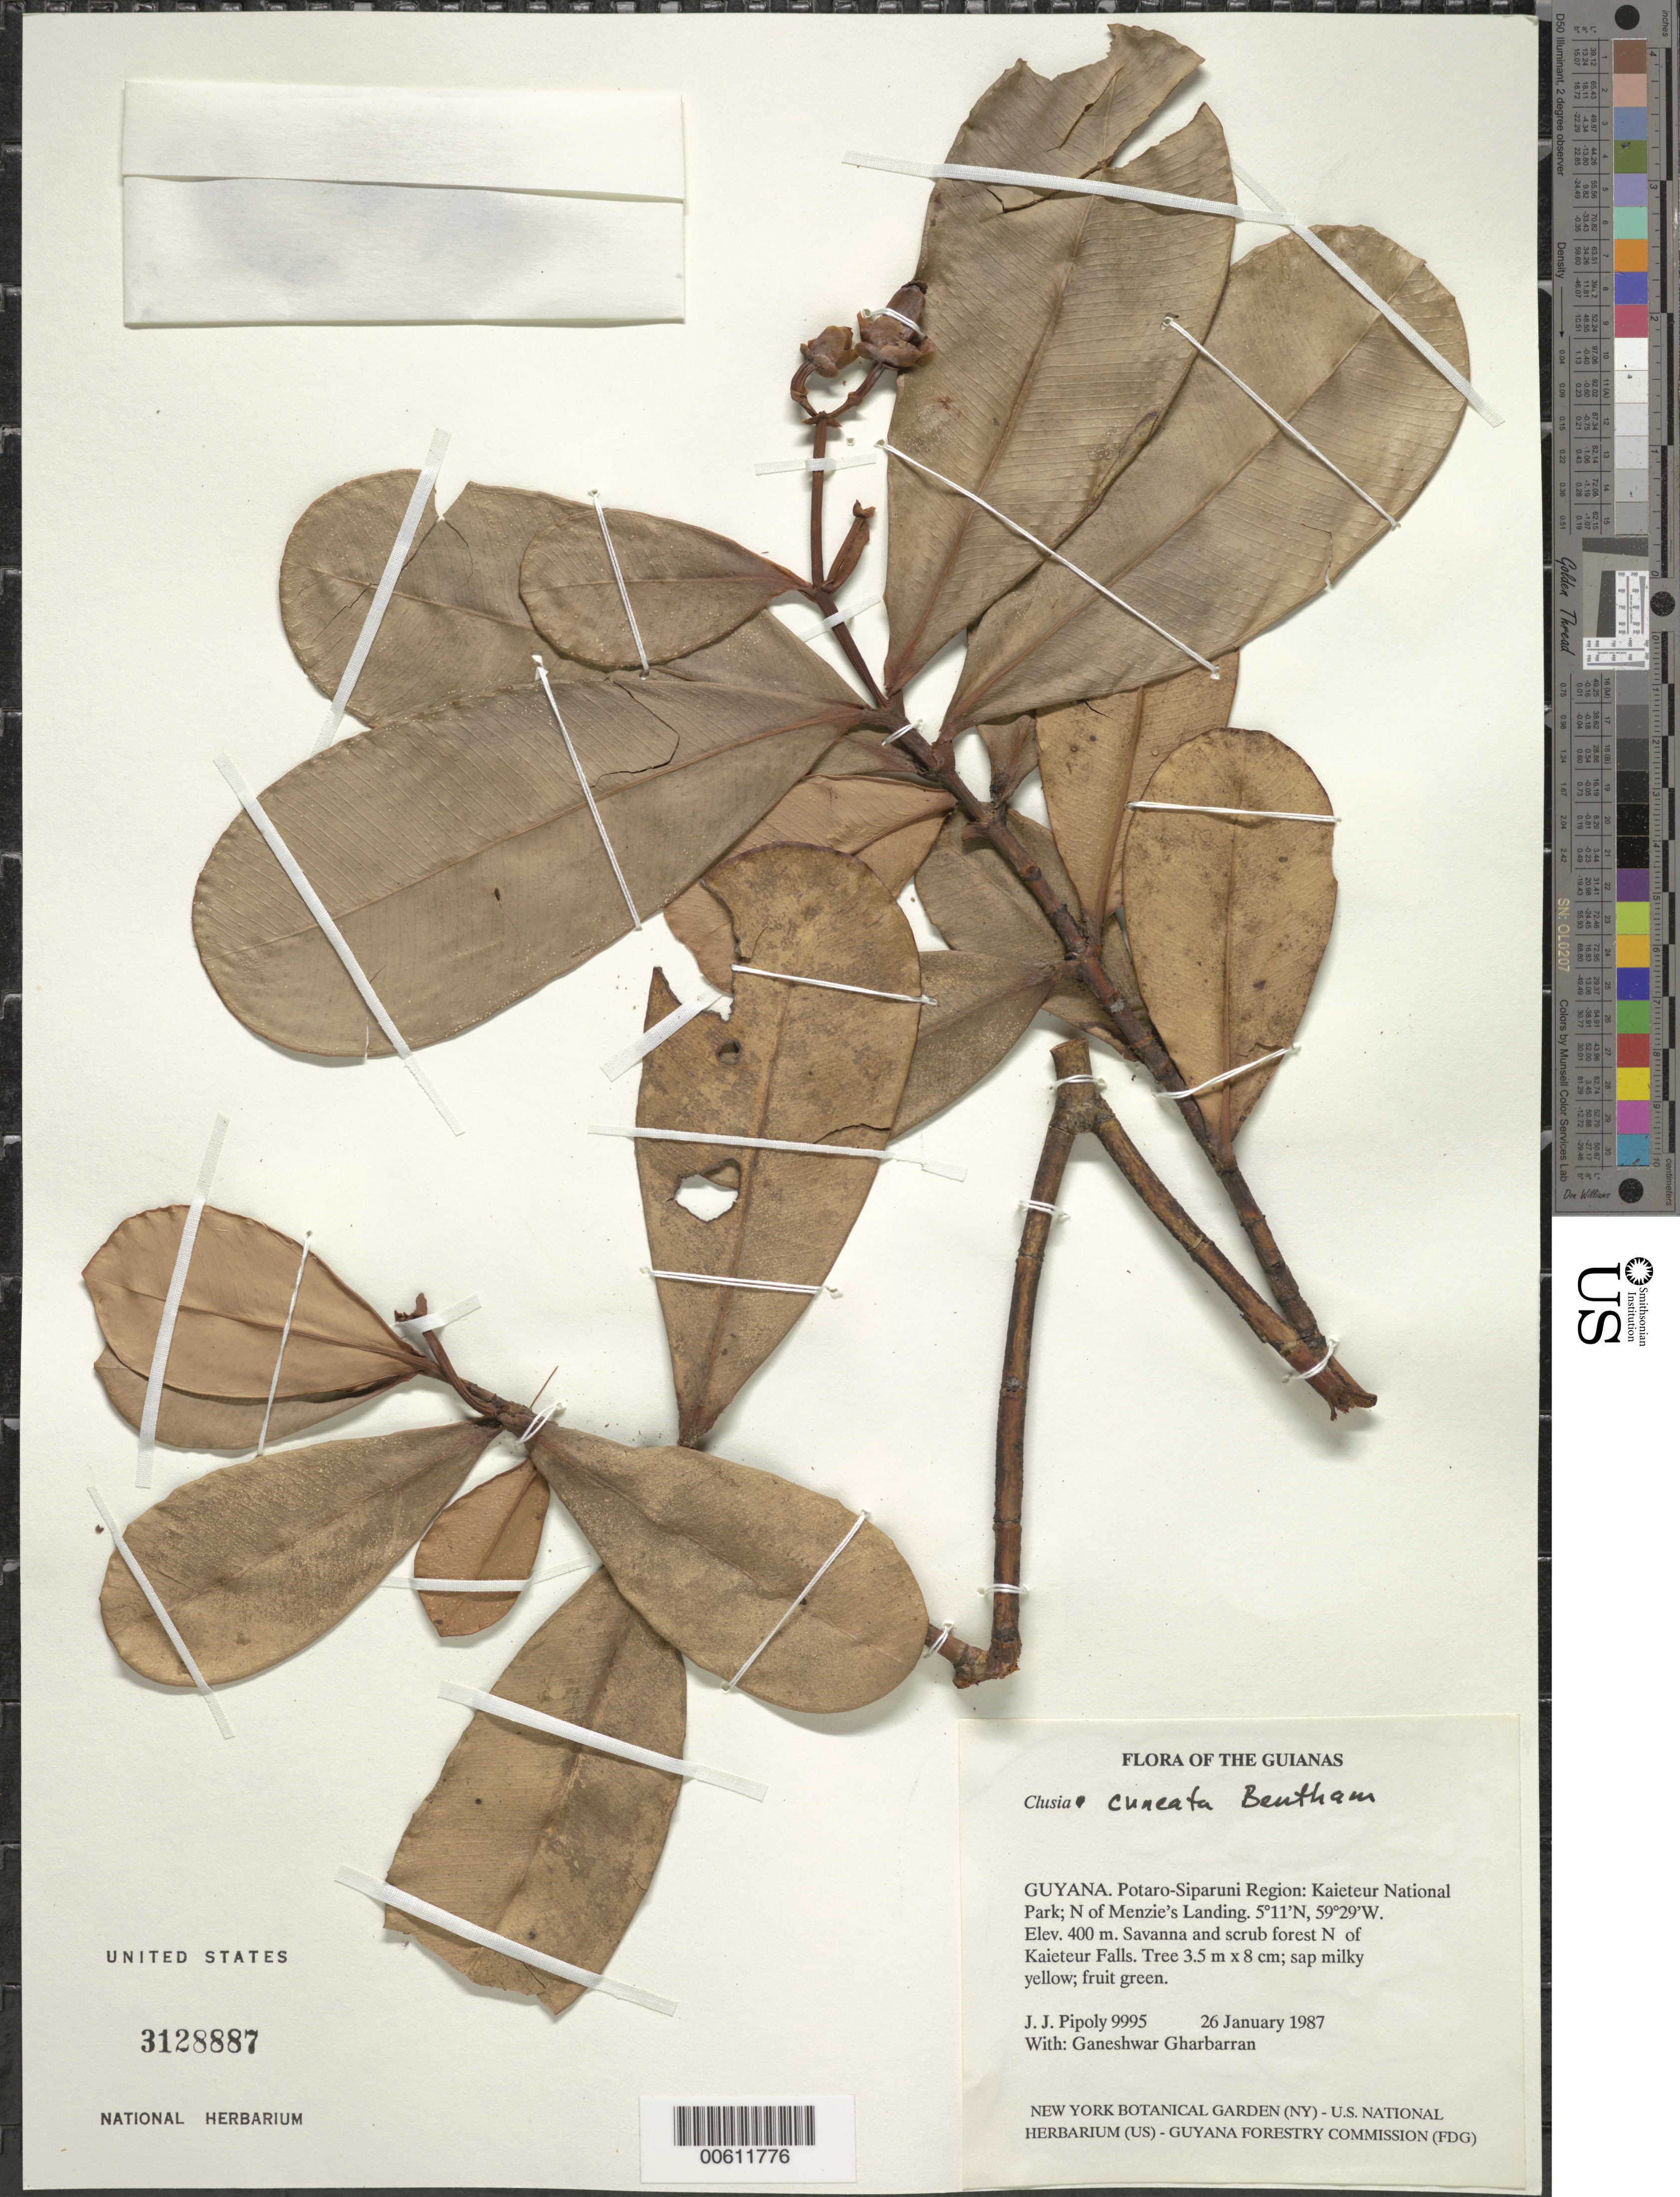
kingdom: Plantae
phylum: Tracheophyta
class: Magnoliopsida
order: Malpighiales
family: Clusiaceae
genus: Clusia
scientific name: Clusia cuneata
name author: Benth.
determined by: Pipoly, J. J., III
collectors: J. J. Pipoly & G. Gharbarran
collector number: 9995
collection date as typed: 26 January 1987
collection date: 1987-01-26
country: Guyana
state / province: Potaro-Siparuni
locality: Kaieteur National Park; N of Menzie's Landing and Kaieteur Falls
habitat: Savanna and scrub forest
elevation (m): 400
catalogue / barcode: US 3128887